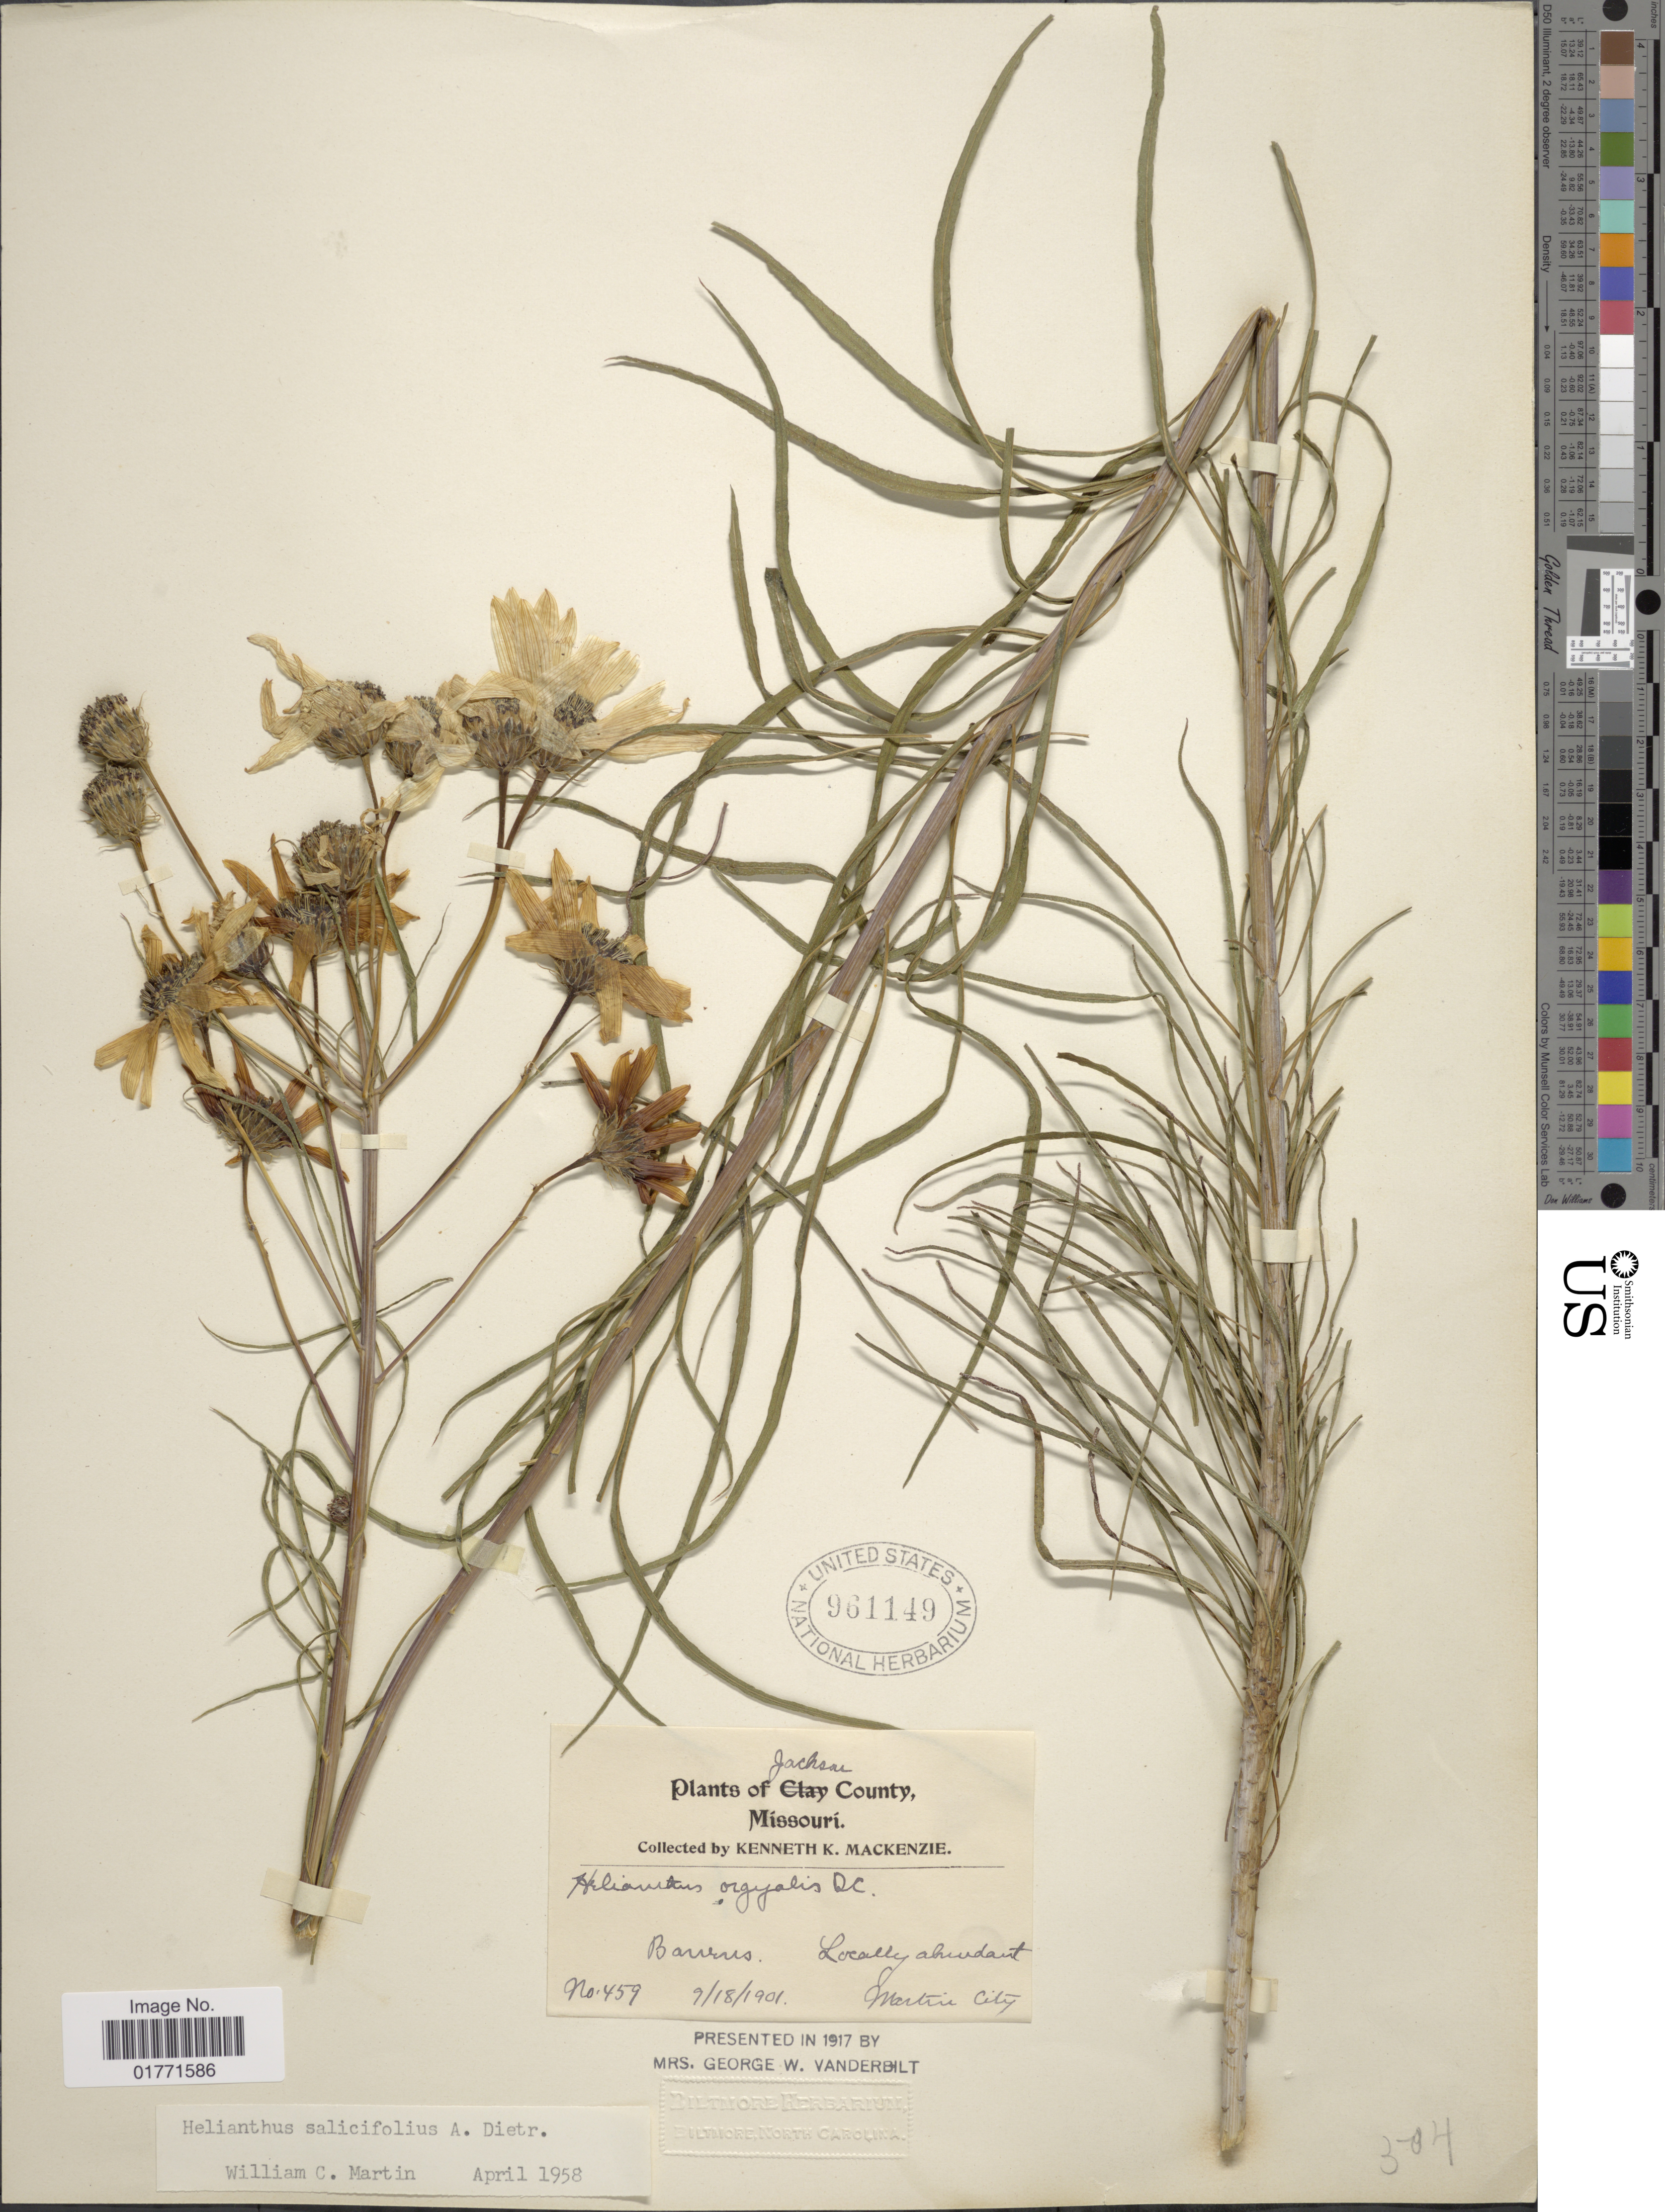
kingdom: Plantae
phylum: Tracheophyta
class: Magnoliopsida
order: Asterales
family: Asteraceae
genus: Helianthus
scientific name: Helianthus salicifolius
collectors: K. K. Mackenzie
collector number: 459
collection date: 1901-09-18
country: United States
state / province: Missouri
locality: Jackson County. Missouri. Barrens.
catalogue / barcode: US 961149